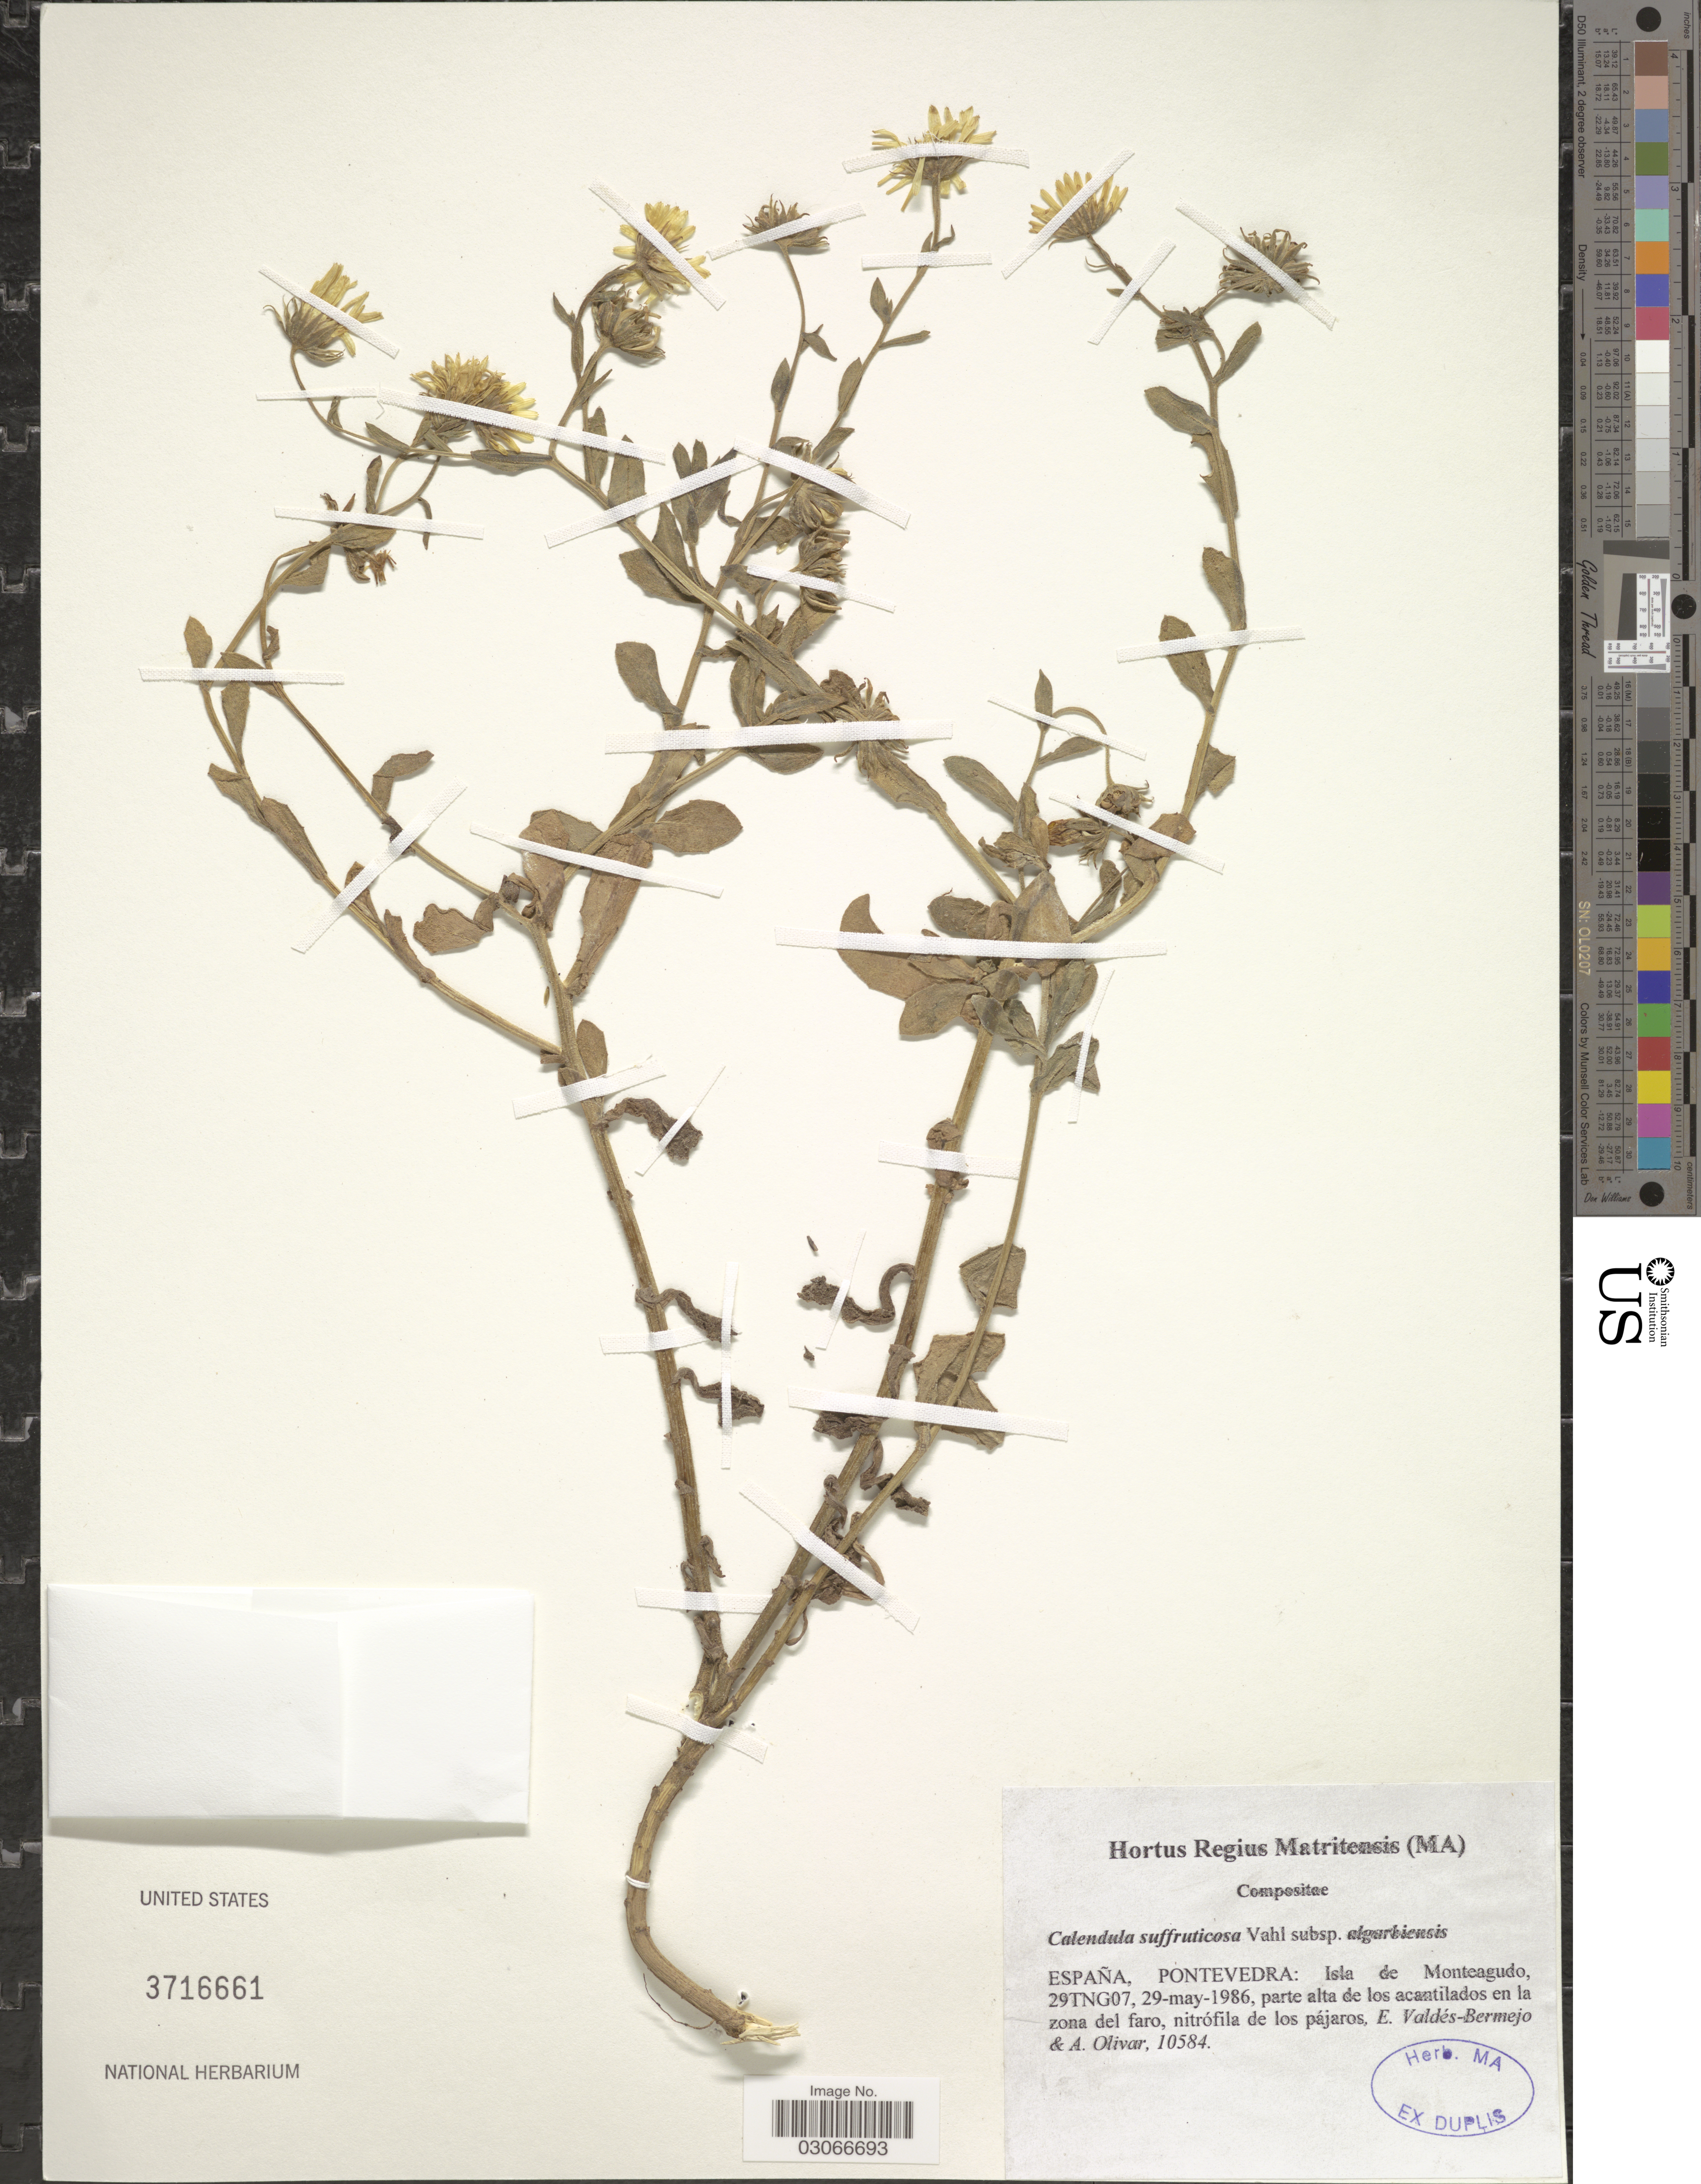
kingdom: Plantae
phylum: Tracheophyta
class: Magnoliopsida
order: Asterales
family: Asteraceae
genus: Calendula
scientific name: Calendula suffruticosa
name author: Vahl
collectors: E. Valdes Bermejo & A. Olivar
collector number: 10584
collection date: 1986-05-29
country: Spain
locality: España, Pontevedra: Isla de Monteagudo, 29TNG07.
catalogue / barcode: US 3716661